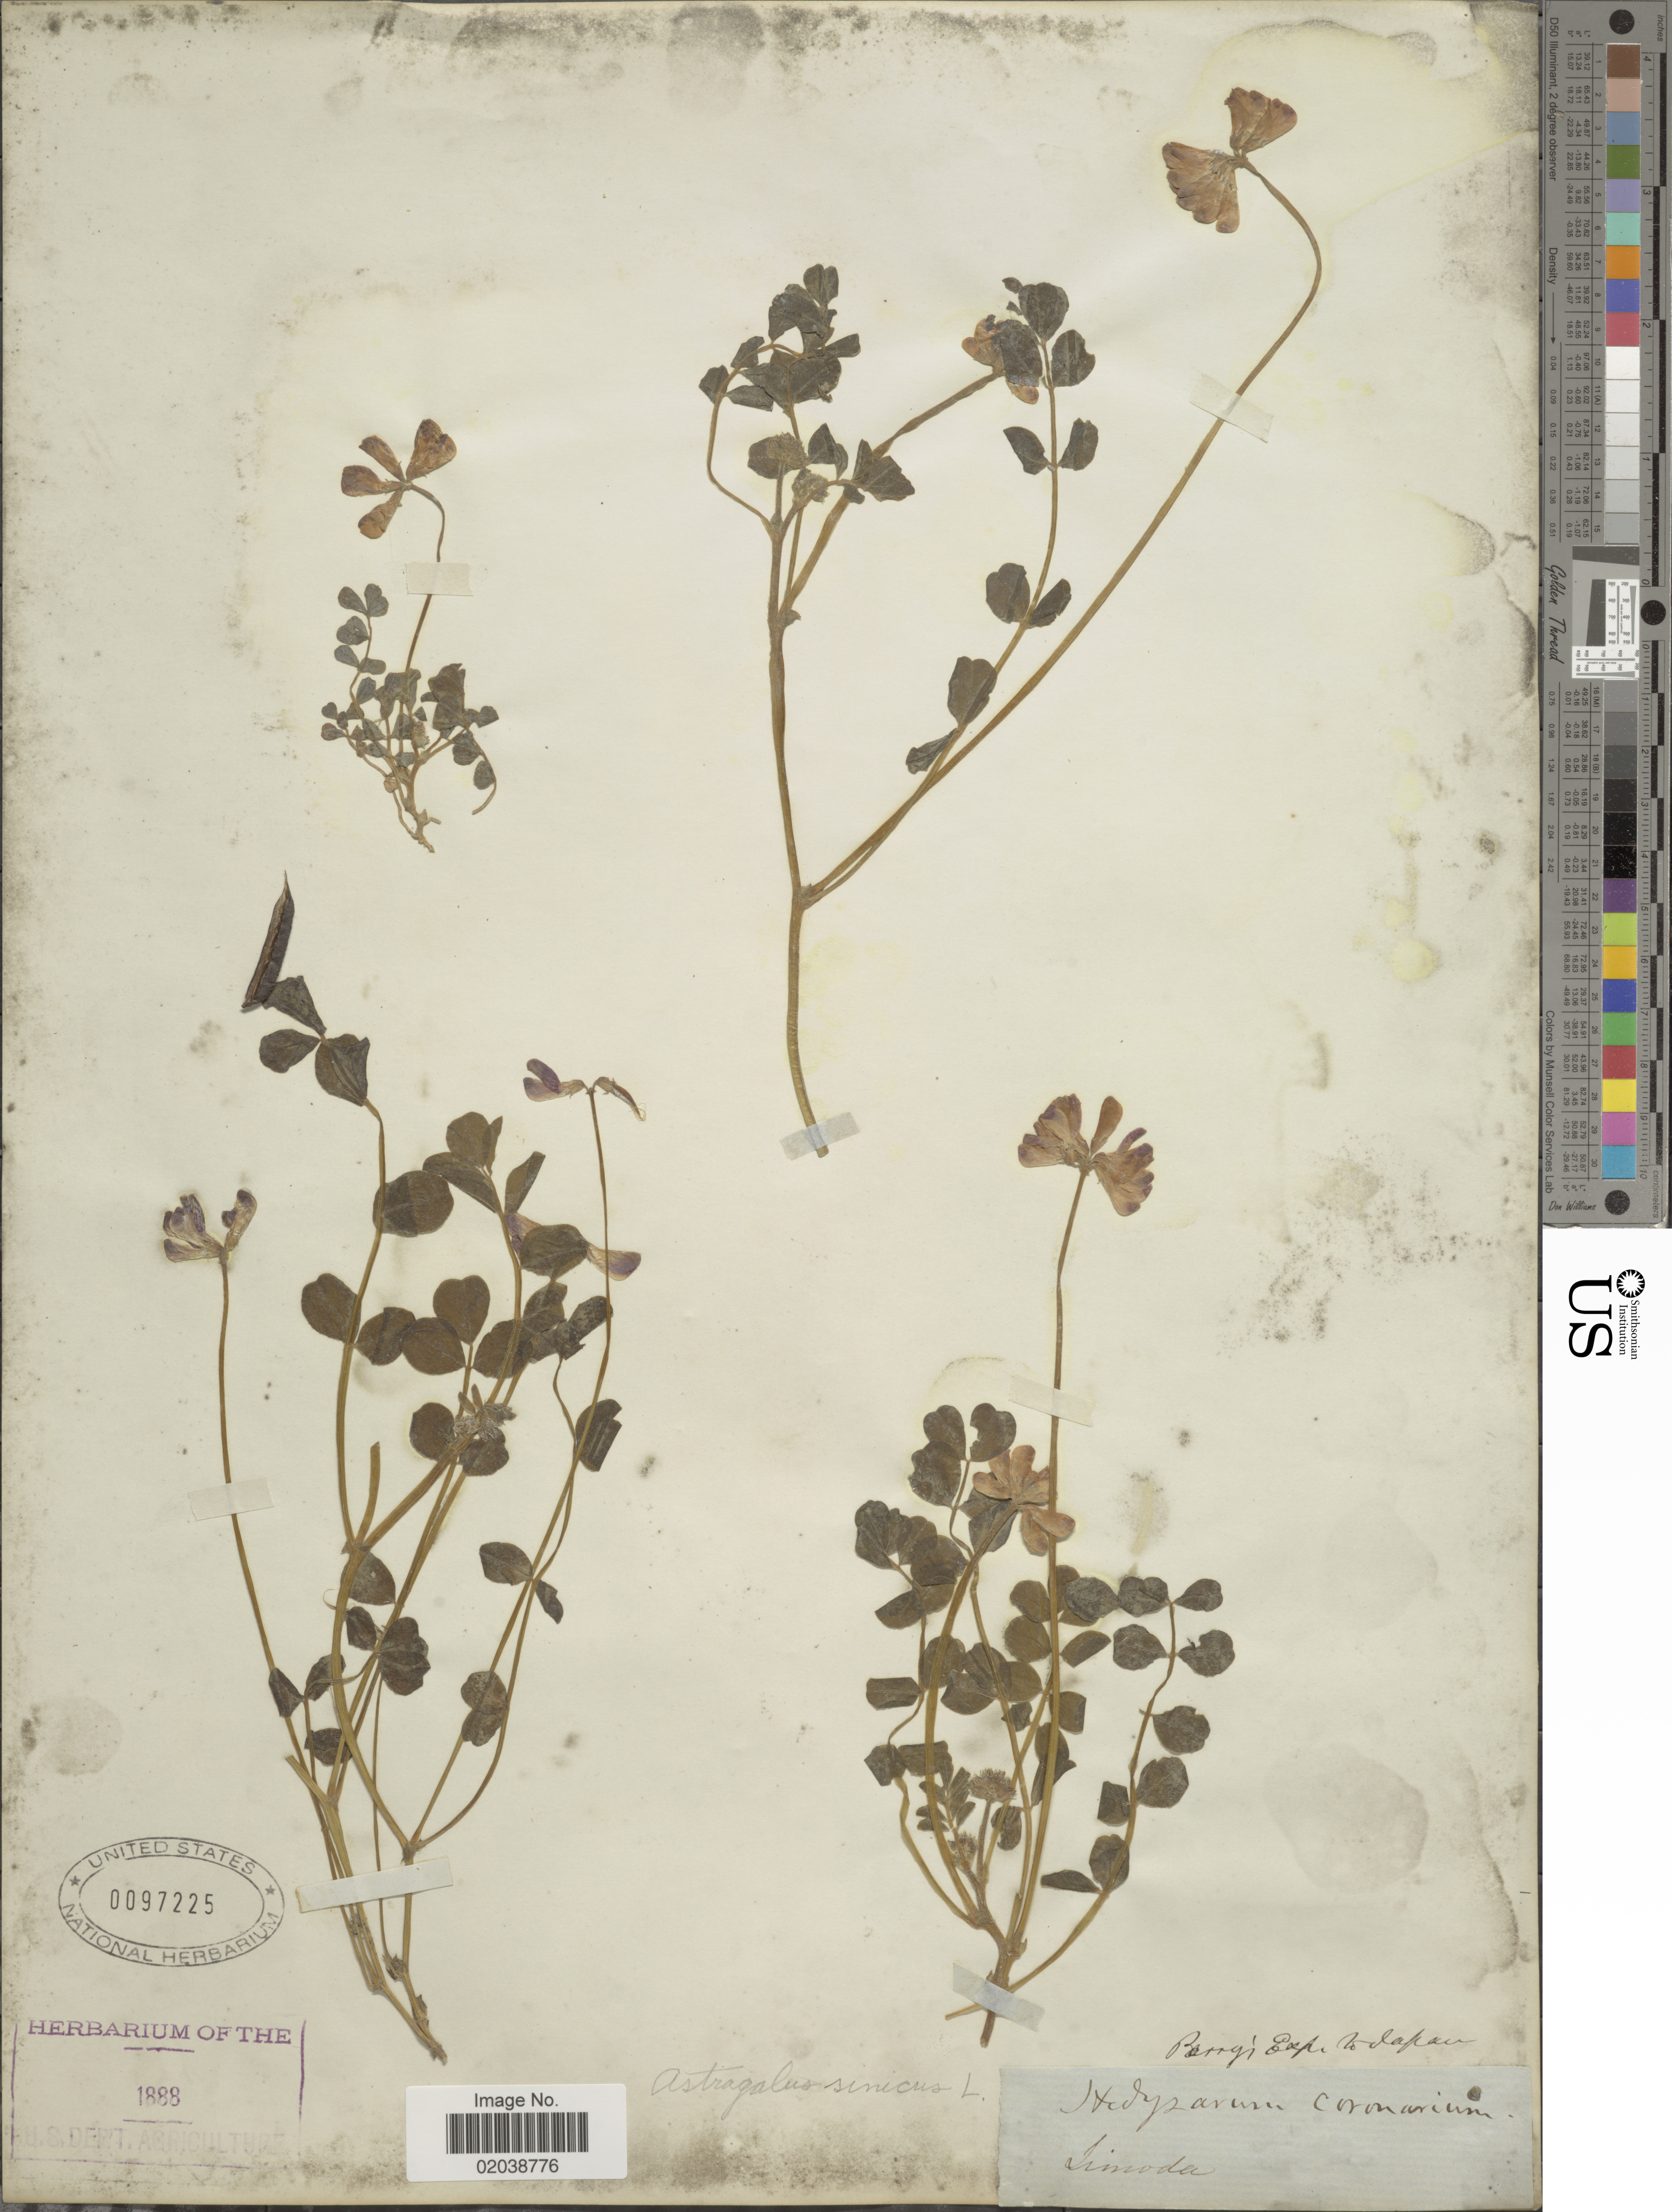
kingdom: Plantae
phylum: Tracheophyta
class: Magnoliopsida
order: Fabales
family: Fabaceae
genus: Astragalus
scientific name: Astragalus sinicus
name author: L.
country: Japan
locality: Simoda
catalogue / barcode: US 97225